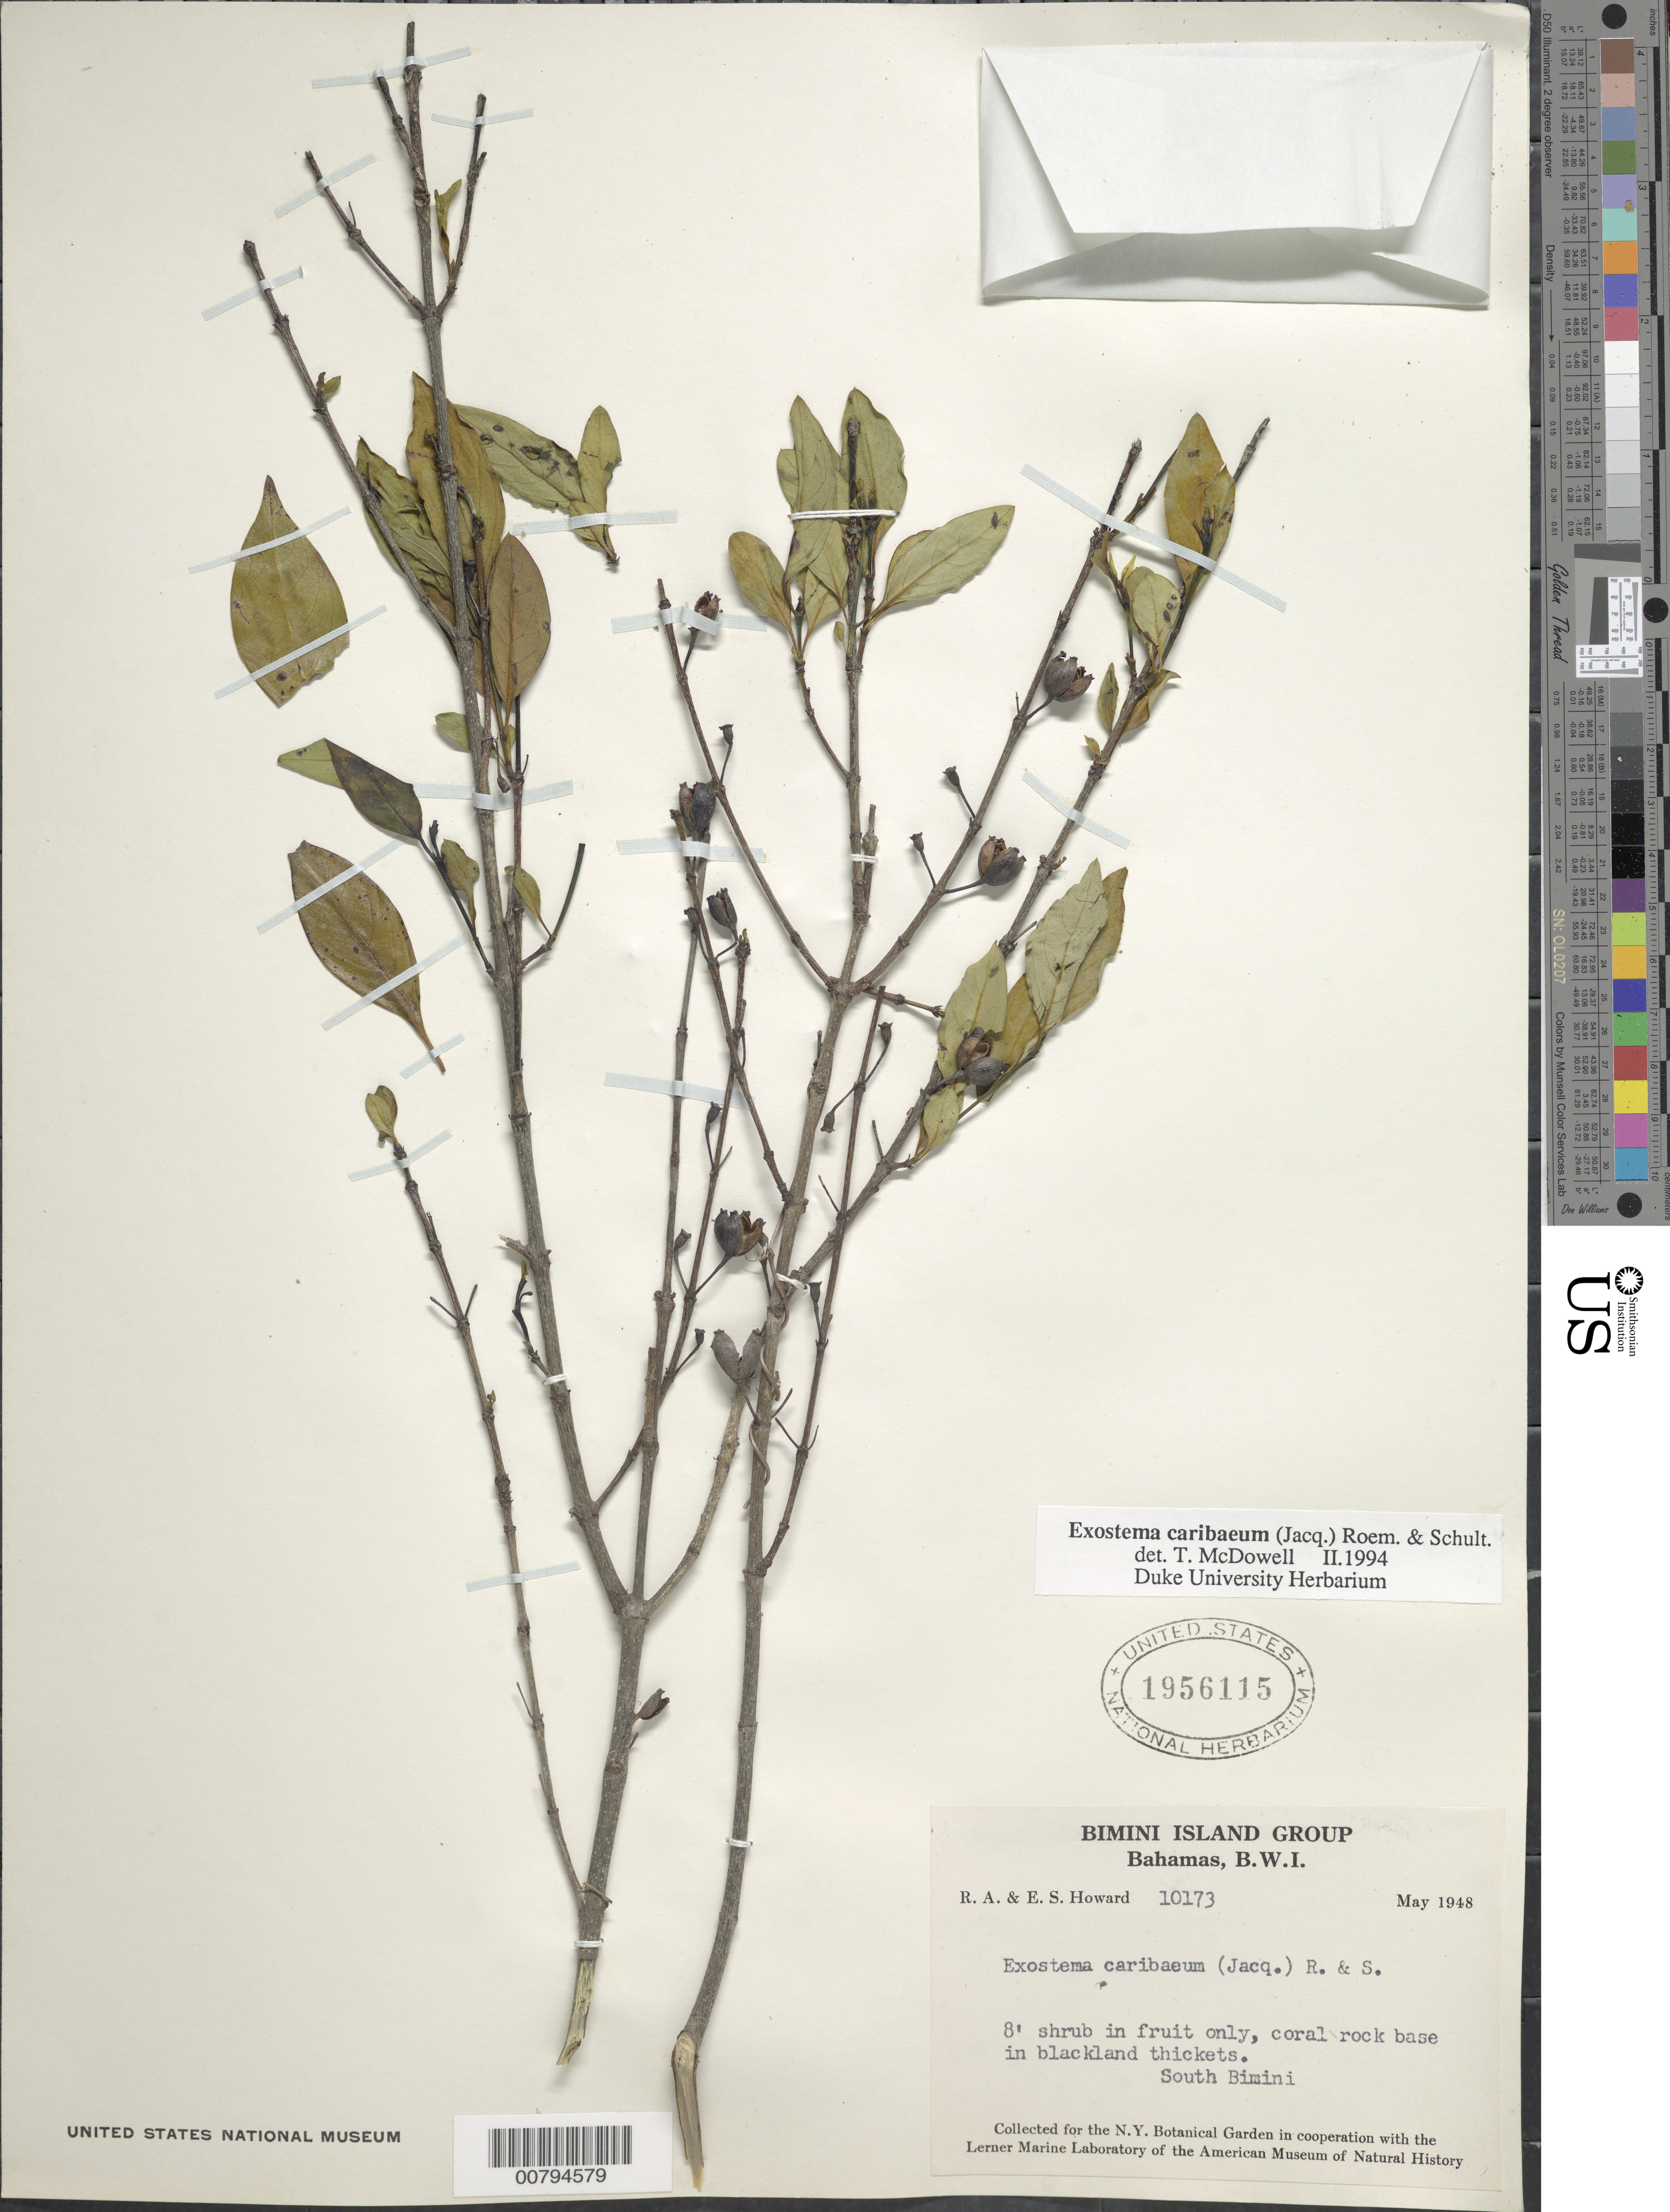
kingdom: Plantae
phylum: Tracheophyta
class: Magnoliopsida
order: Gentianales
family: Rubiaceae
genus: Exostema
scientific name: Exostema caribaeum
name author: (Jacq.) Roem. & Schult.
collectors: R. A. Howard & E. S. Howard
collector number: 10173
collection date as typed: May 1948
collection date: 1948-05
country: Bahamas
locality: South Bimini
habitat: Coral rock base in backland thickets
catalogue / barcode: US 1956115